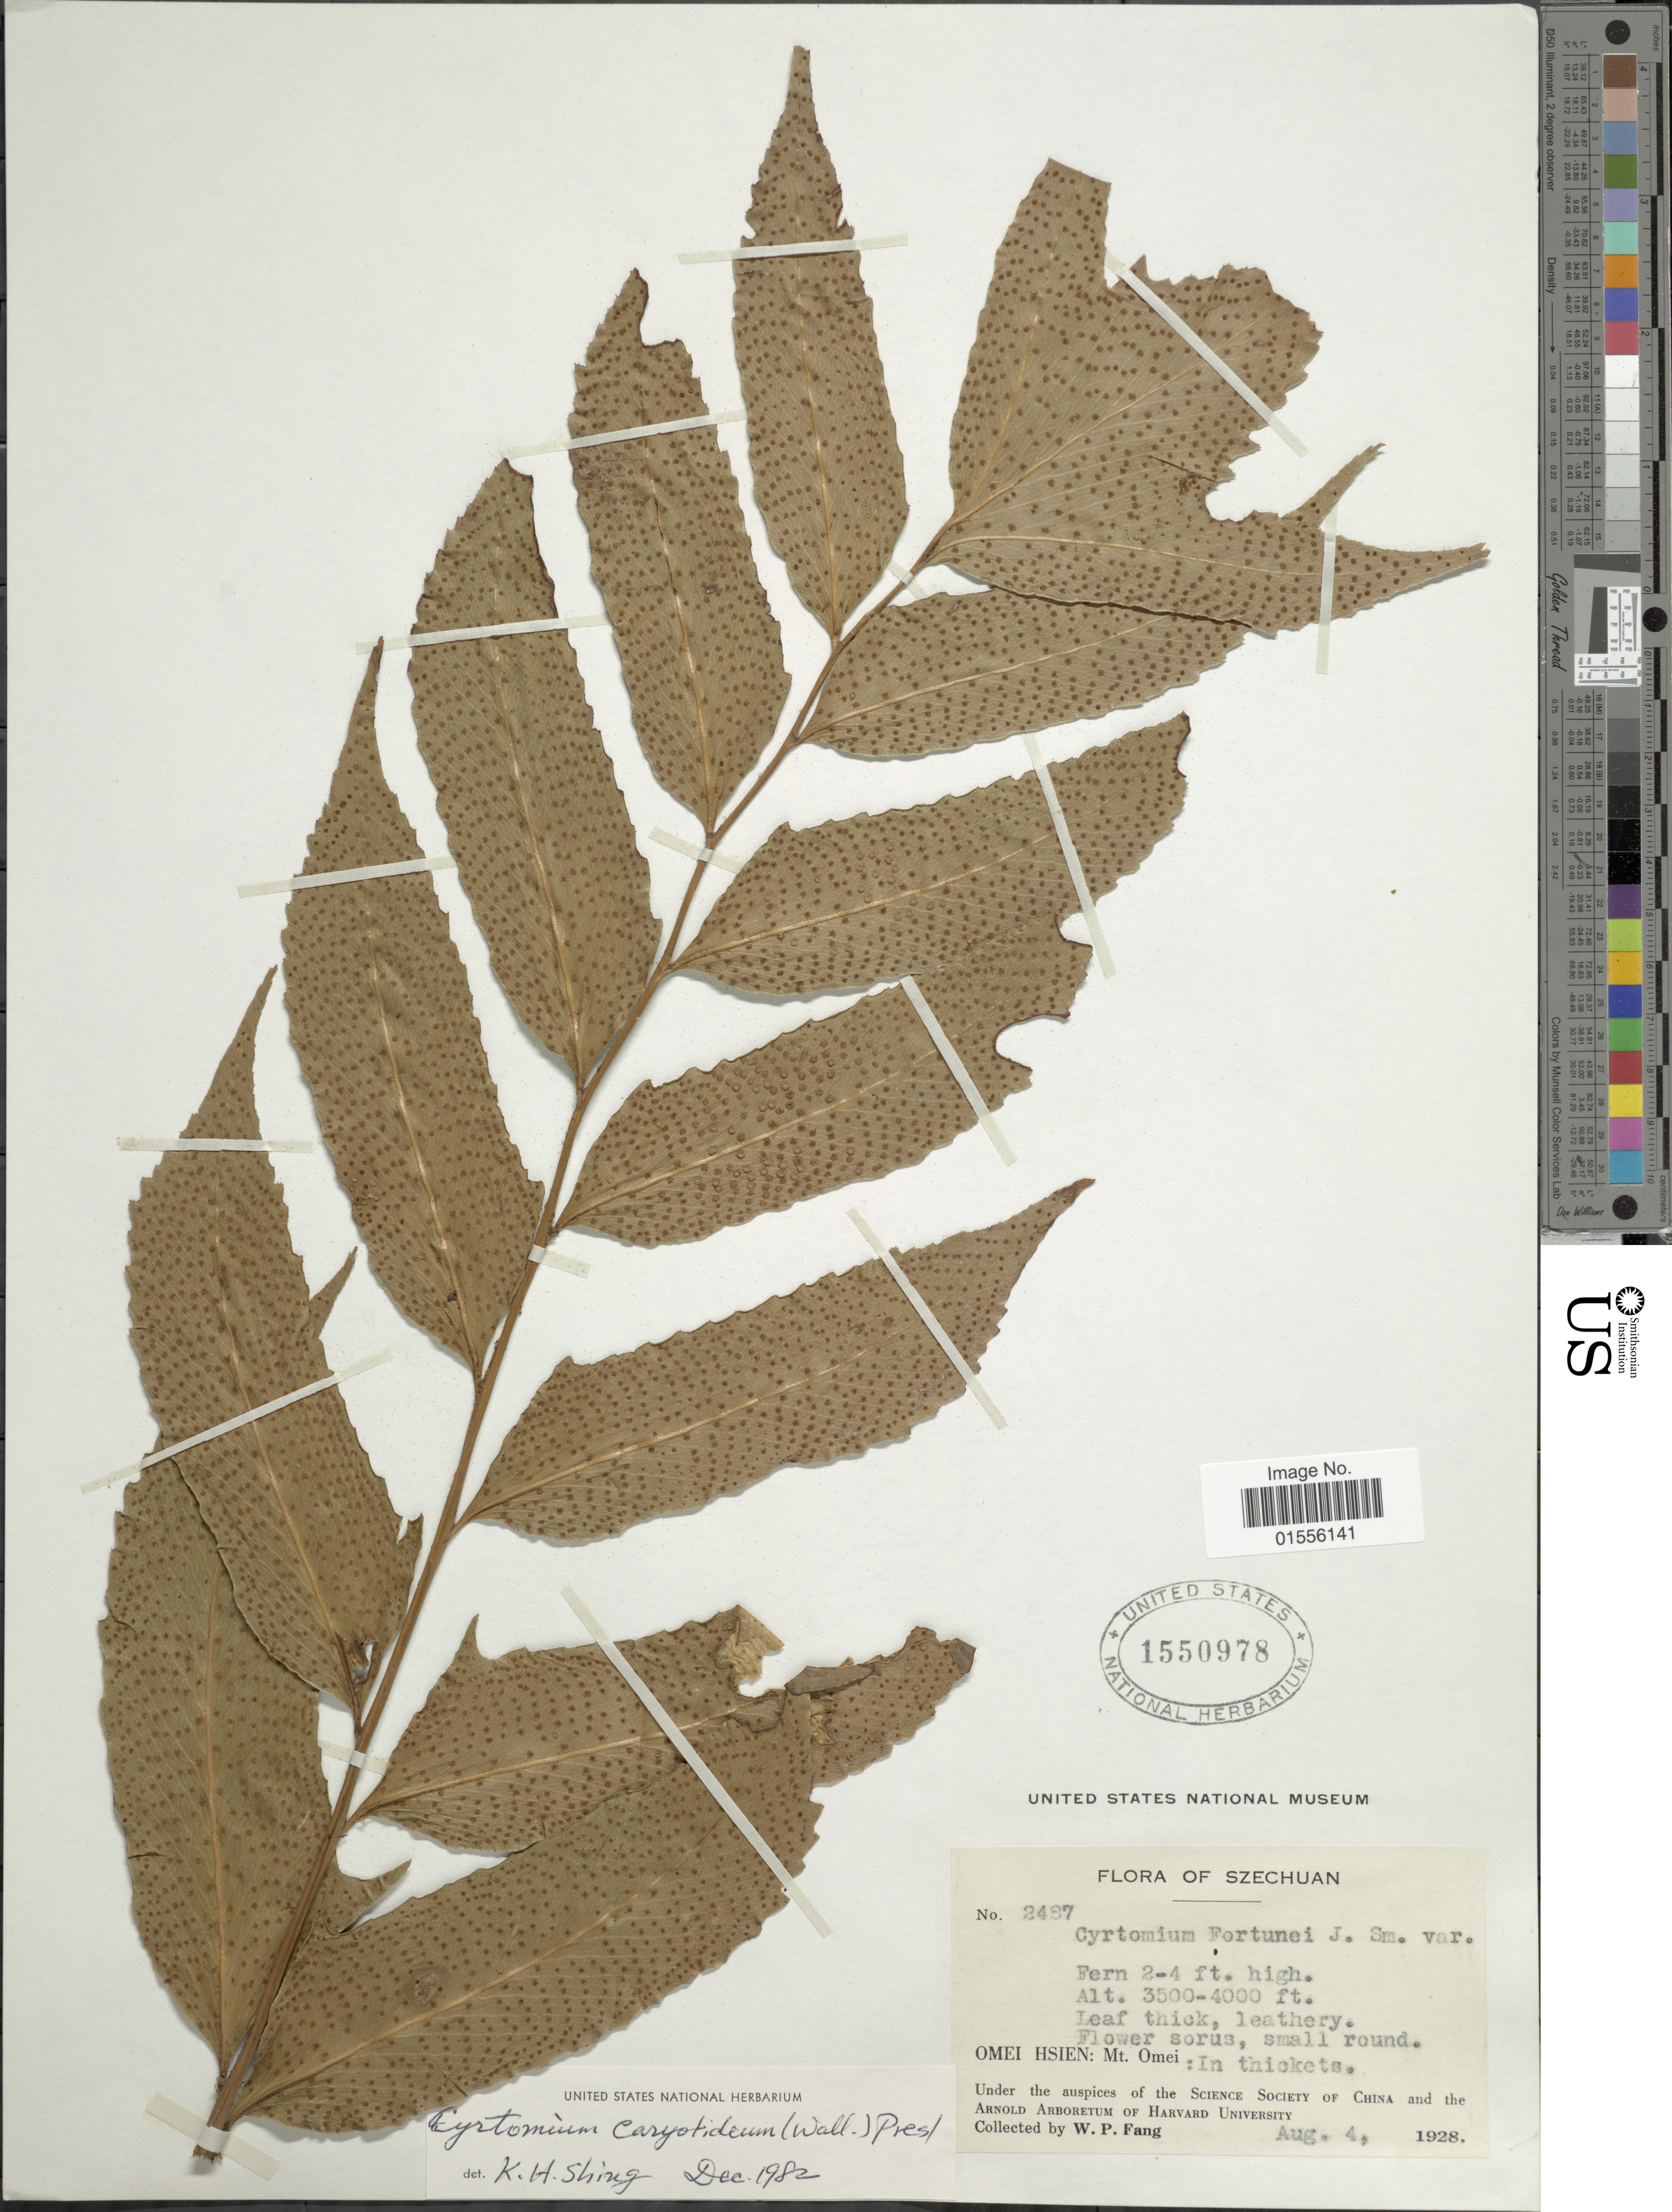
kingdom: Plantae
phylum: Tracheophyta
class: Polypodiopsida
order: Polypodiales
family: Dryopteridaceae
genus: Cyrtomium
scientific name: Cyrtomium caryotideum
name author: (Wall. ex Hook. & Grev.) C. Presl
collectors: W. P. Fang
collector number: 2487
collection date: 1928-08-04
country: China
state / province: Sichuan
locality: Szechuan, Omei Hsien: Mt Omei: In thickets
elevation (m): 3500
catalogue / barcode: US 1550978